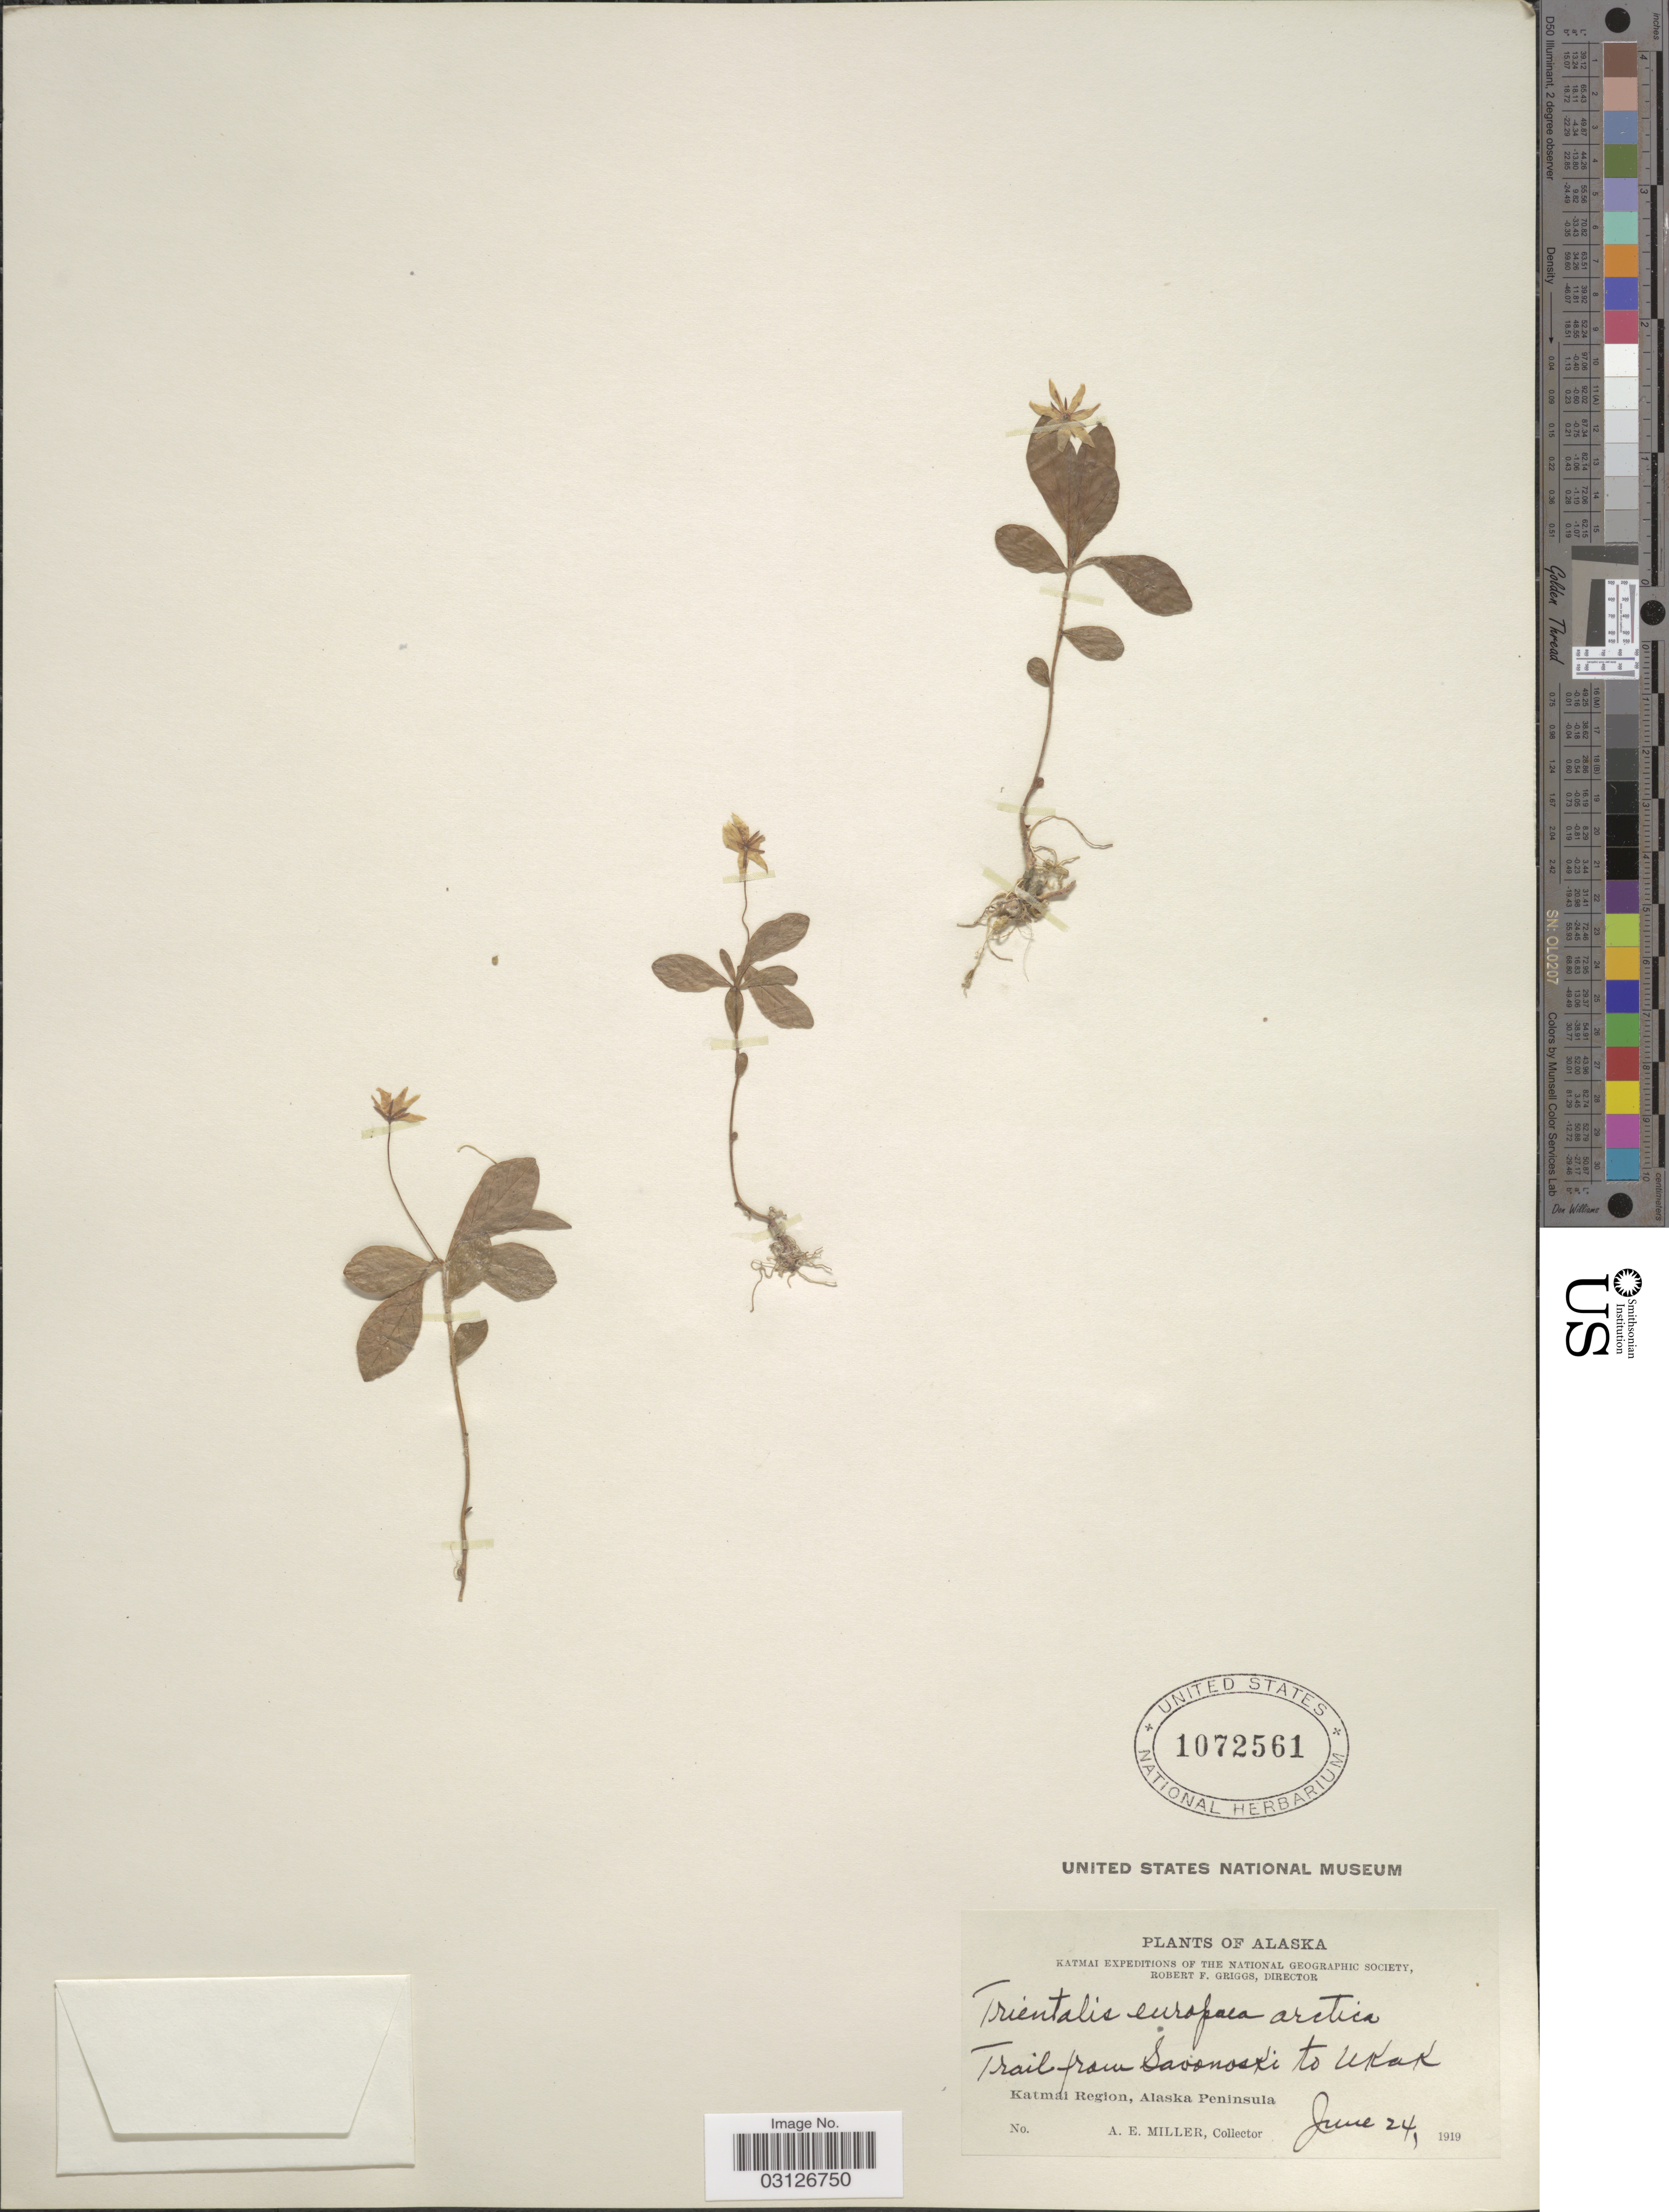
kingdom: Plantae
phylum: Tracheophyta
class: Magnoliopsida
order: Ericales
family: Primulaceae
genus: Trientalis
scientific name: Trientalis europaea subsp. arctica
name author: (Fisch. ex Hook.) Hultén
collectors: A. E. Miller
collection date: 1919-06-24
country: United States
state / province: Alaska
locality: Trail from Savonoski to Ukak. Katmai Region, Alaska Peninsula.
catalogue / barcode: US 1072561